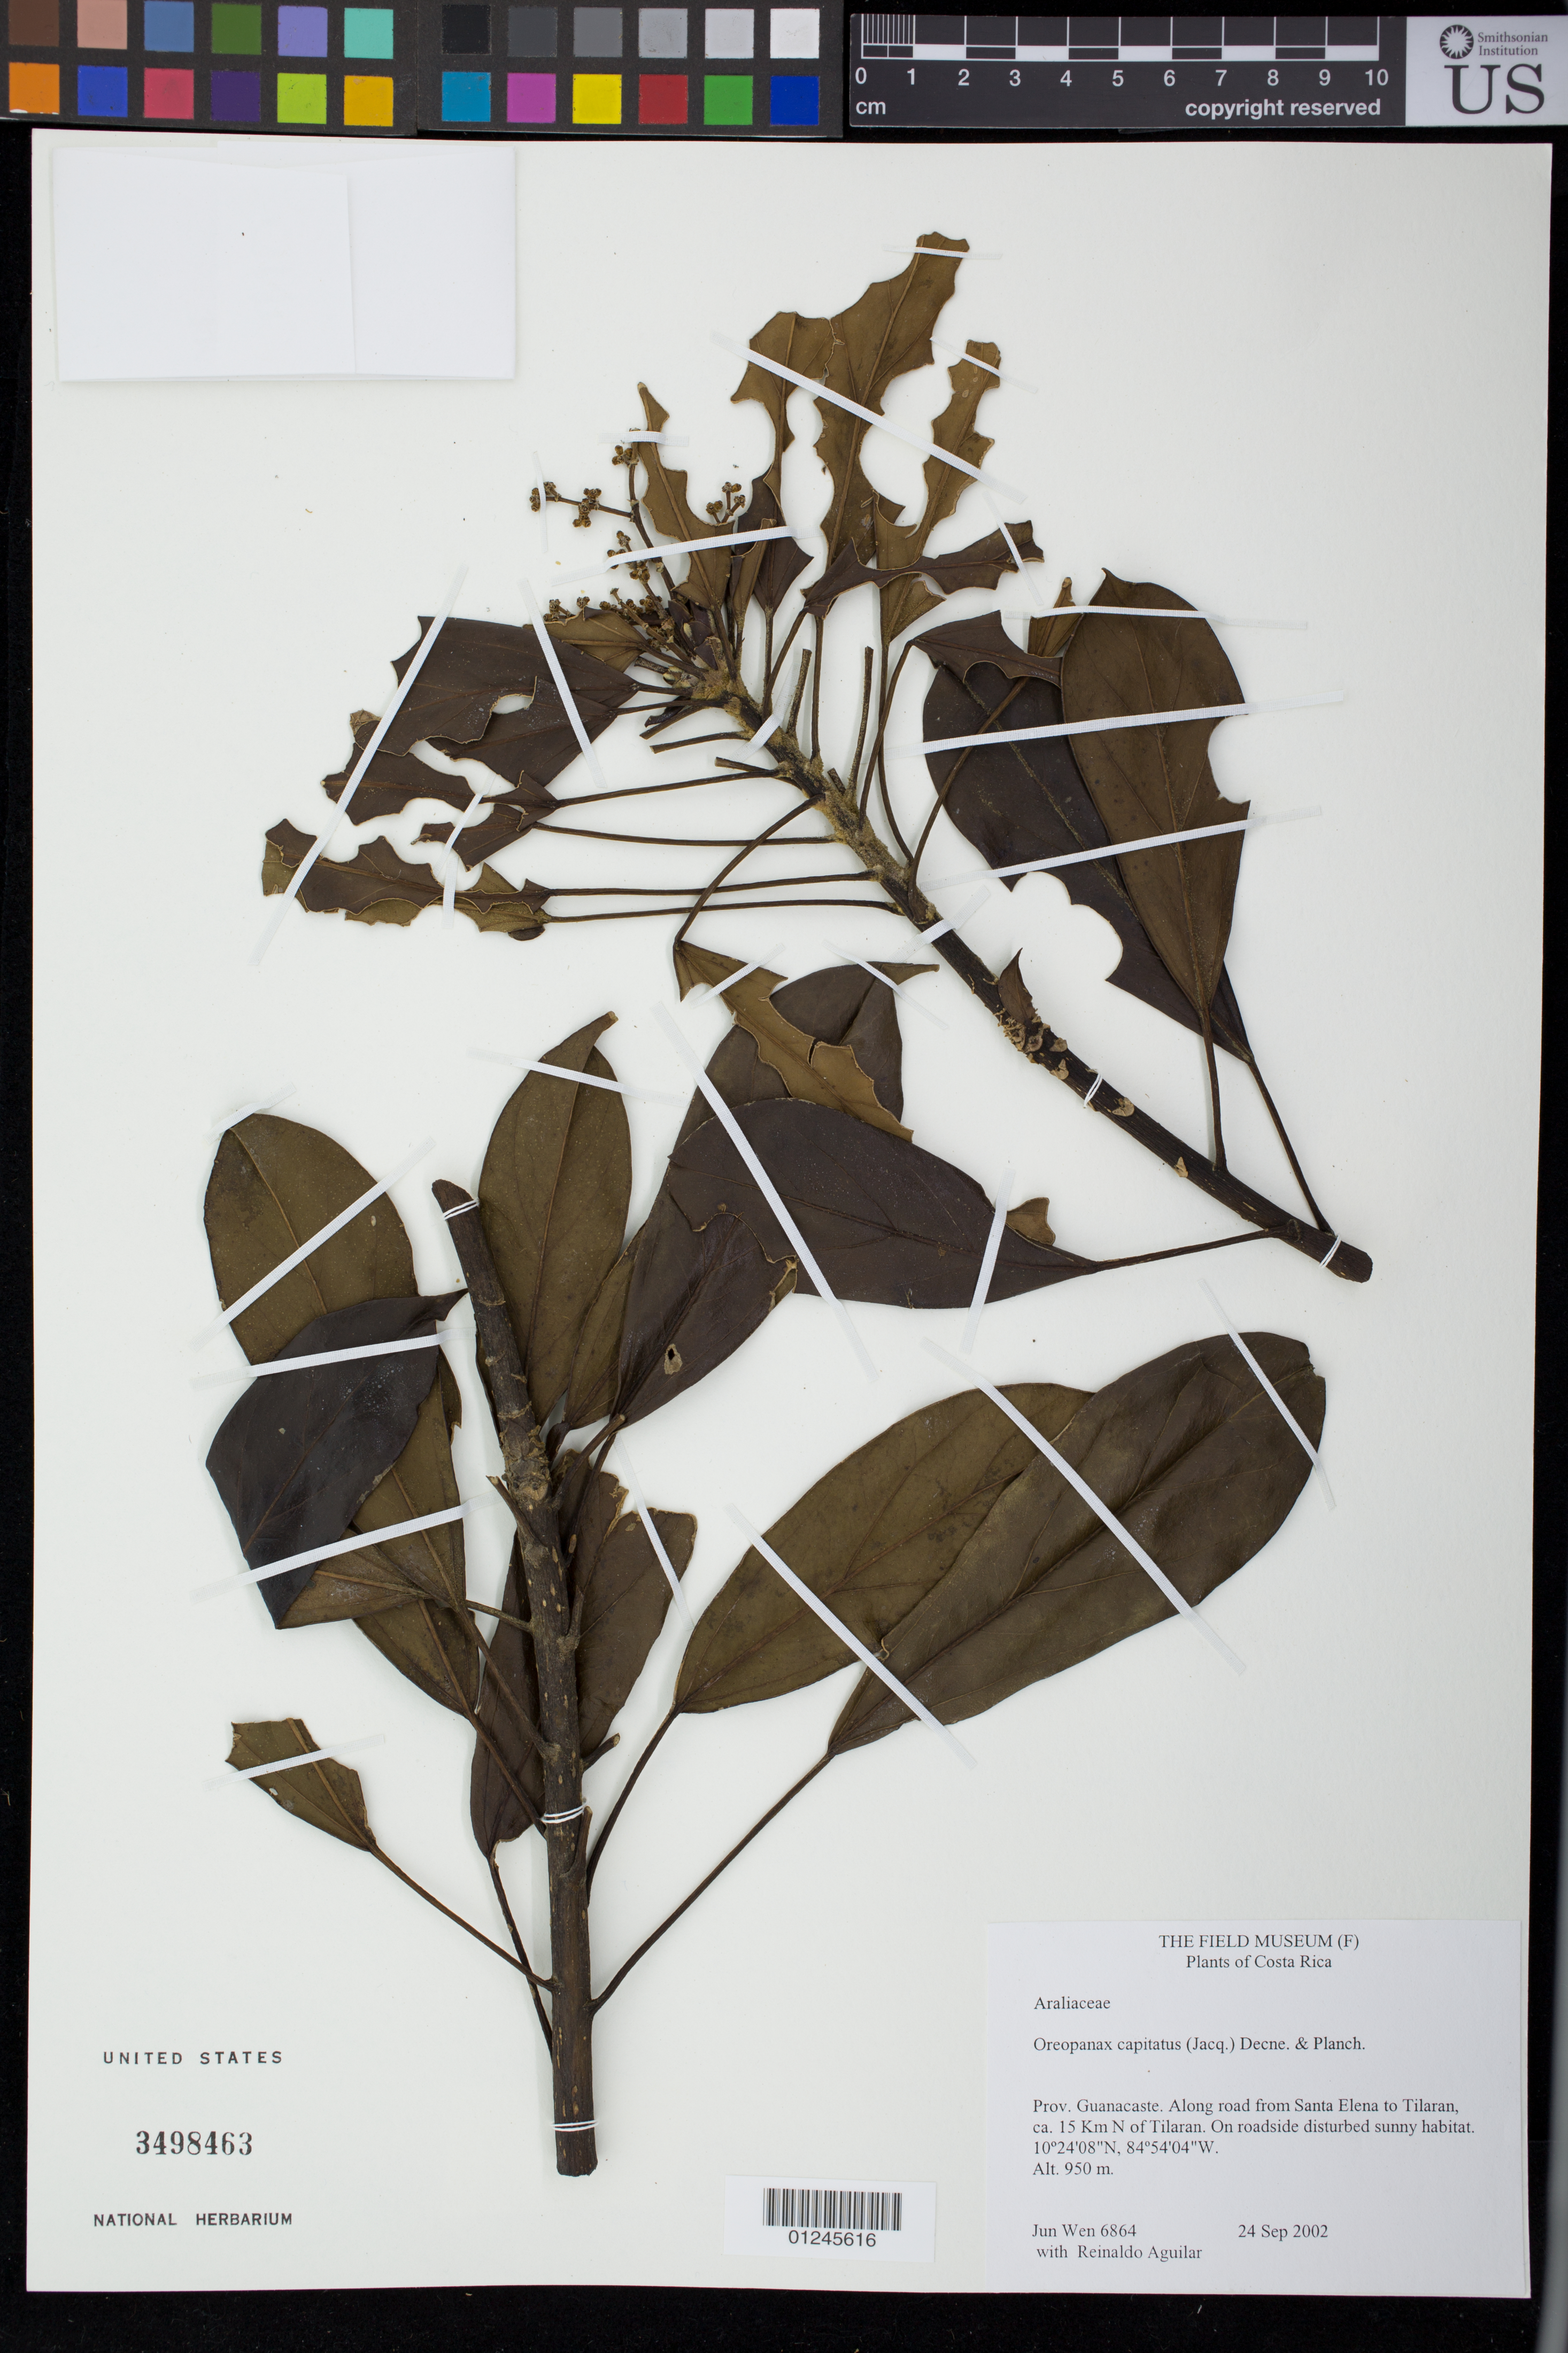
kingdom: Plantae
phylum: Tracheophyta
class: Magnoliopsida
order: Apiales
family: Araliaceae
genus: Oreopanax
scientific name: Oreopanax capitatus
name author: (Jacq.) Decne. & Planch.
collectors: J. Wen & R. Aguilar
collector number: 6864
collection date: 2002-09-24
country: Costa Rica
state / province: Guanacaste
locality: Along road from Santa Elena to Tilaran, ca. 15 Km N of Tilaran. On roadside disturbed sunny habitat. 10º24'08"N, 84º54'04"W.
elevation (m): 950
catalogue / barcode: US 3498463